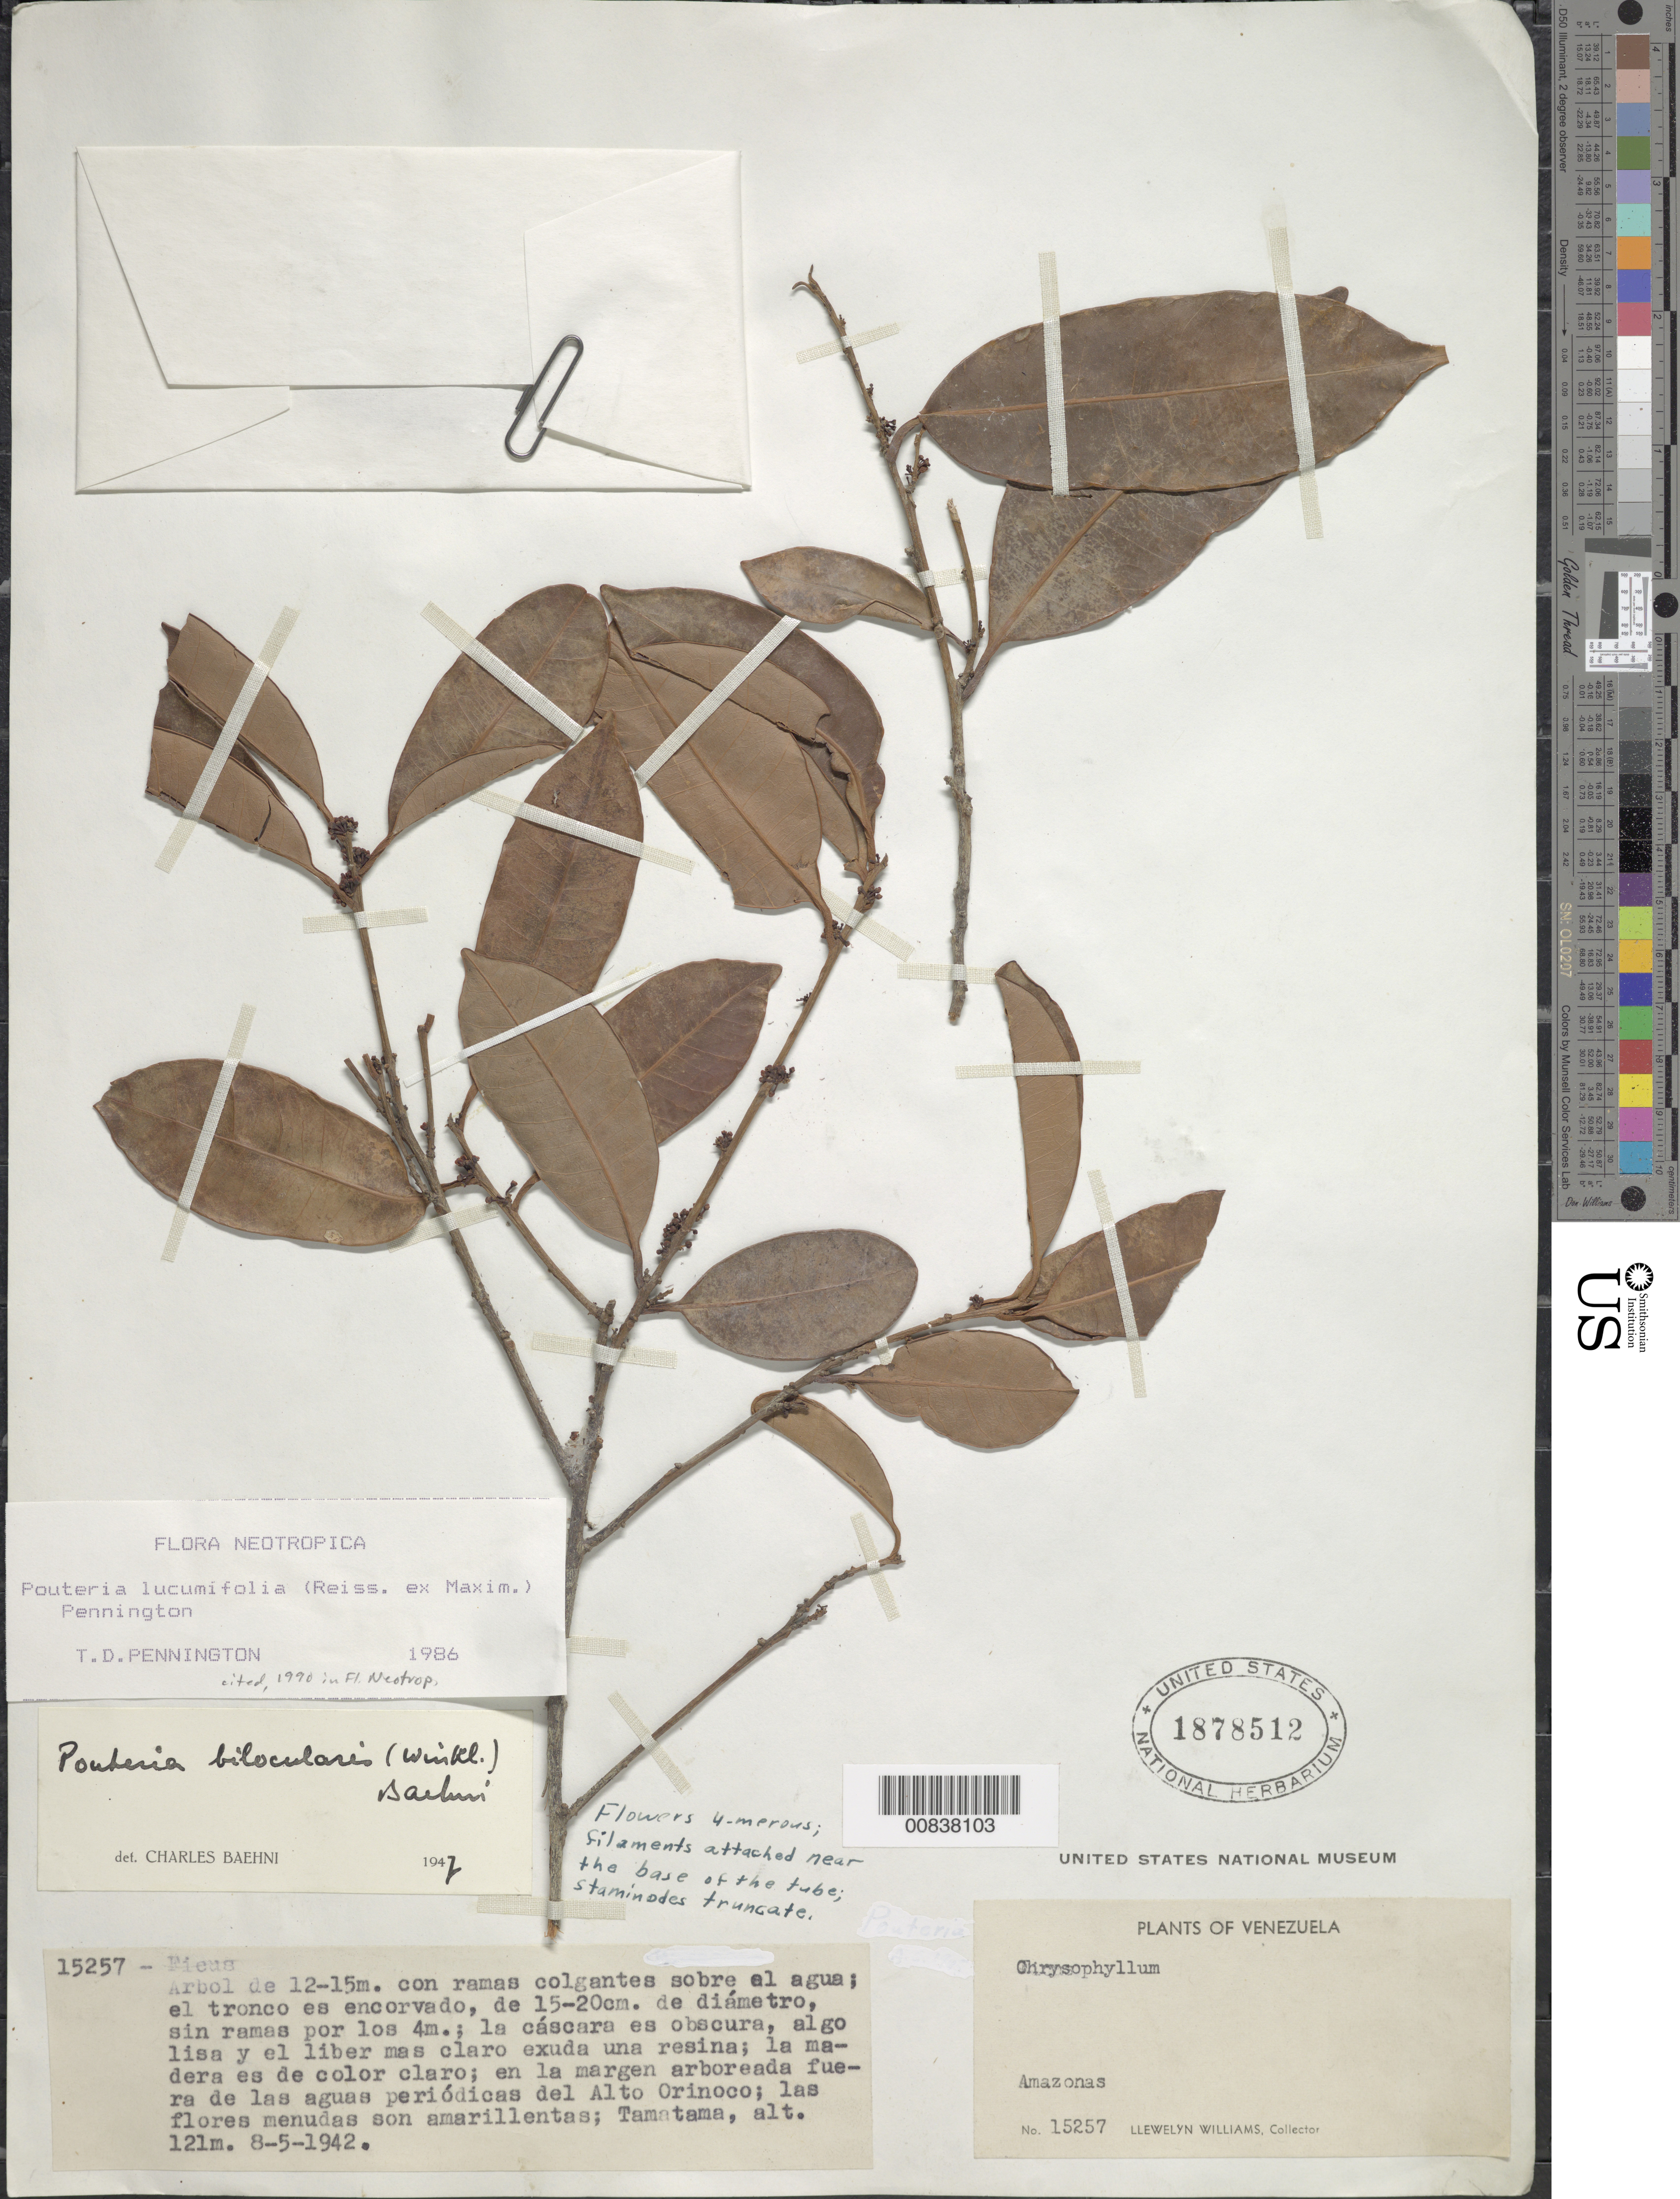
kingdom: Plantae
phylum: Tracheophyta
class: Magnoliopsida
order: Ericales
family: Sapotaceae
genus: Pouteria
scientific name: Pouteria lucumifolia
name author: (Reissek ex Maxim.) T.D. Penn.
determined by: Pennington, T. D., (K)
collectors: Ll. Williams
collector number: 15257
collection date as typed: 8-May-42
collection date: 1942-05-08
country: Venezuela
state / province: Amazonas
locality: Tamatama, Alto Río Orinoco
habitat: Margen arboreada fuera de las aguas periodicas; ramas colgantes sobre el agua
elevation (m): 121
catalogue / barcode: US 1878512